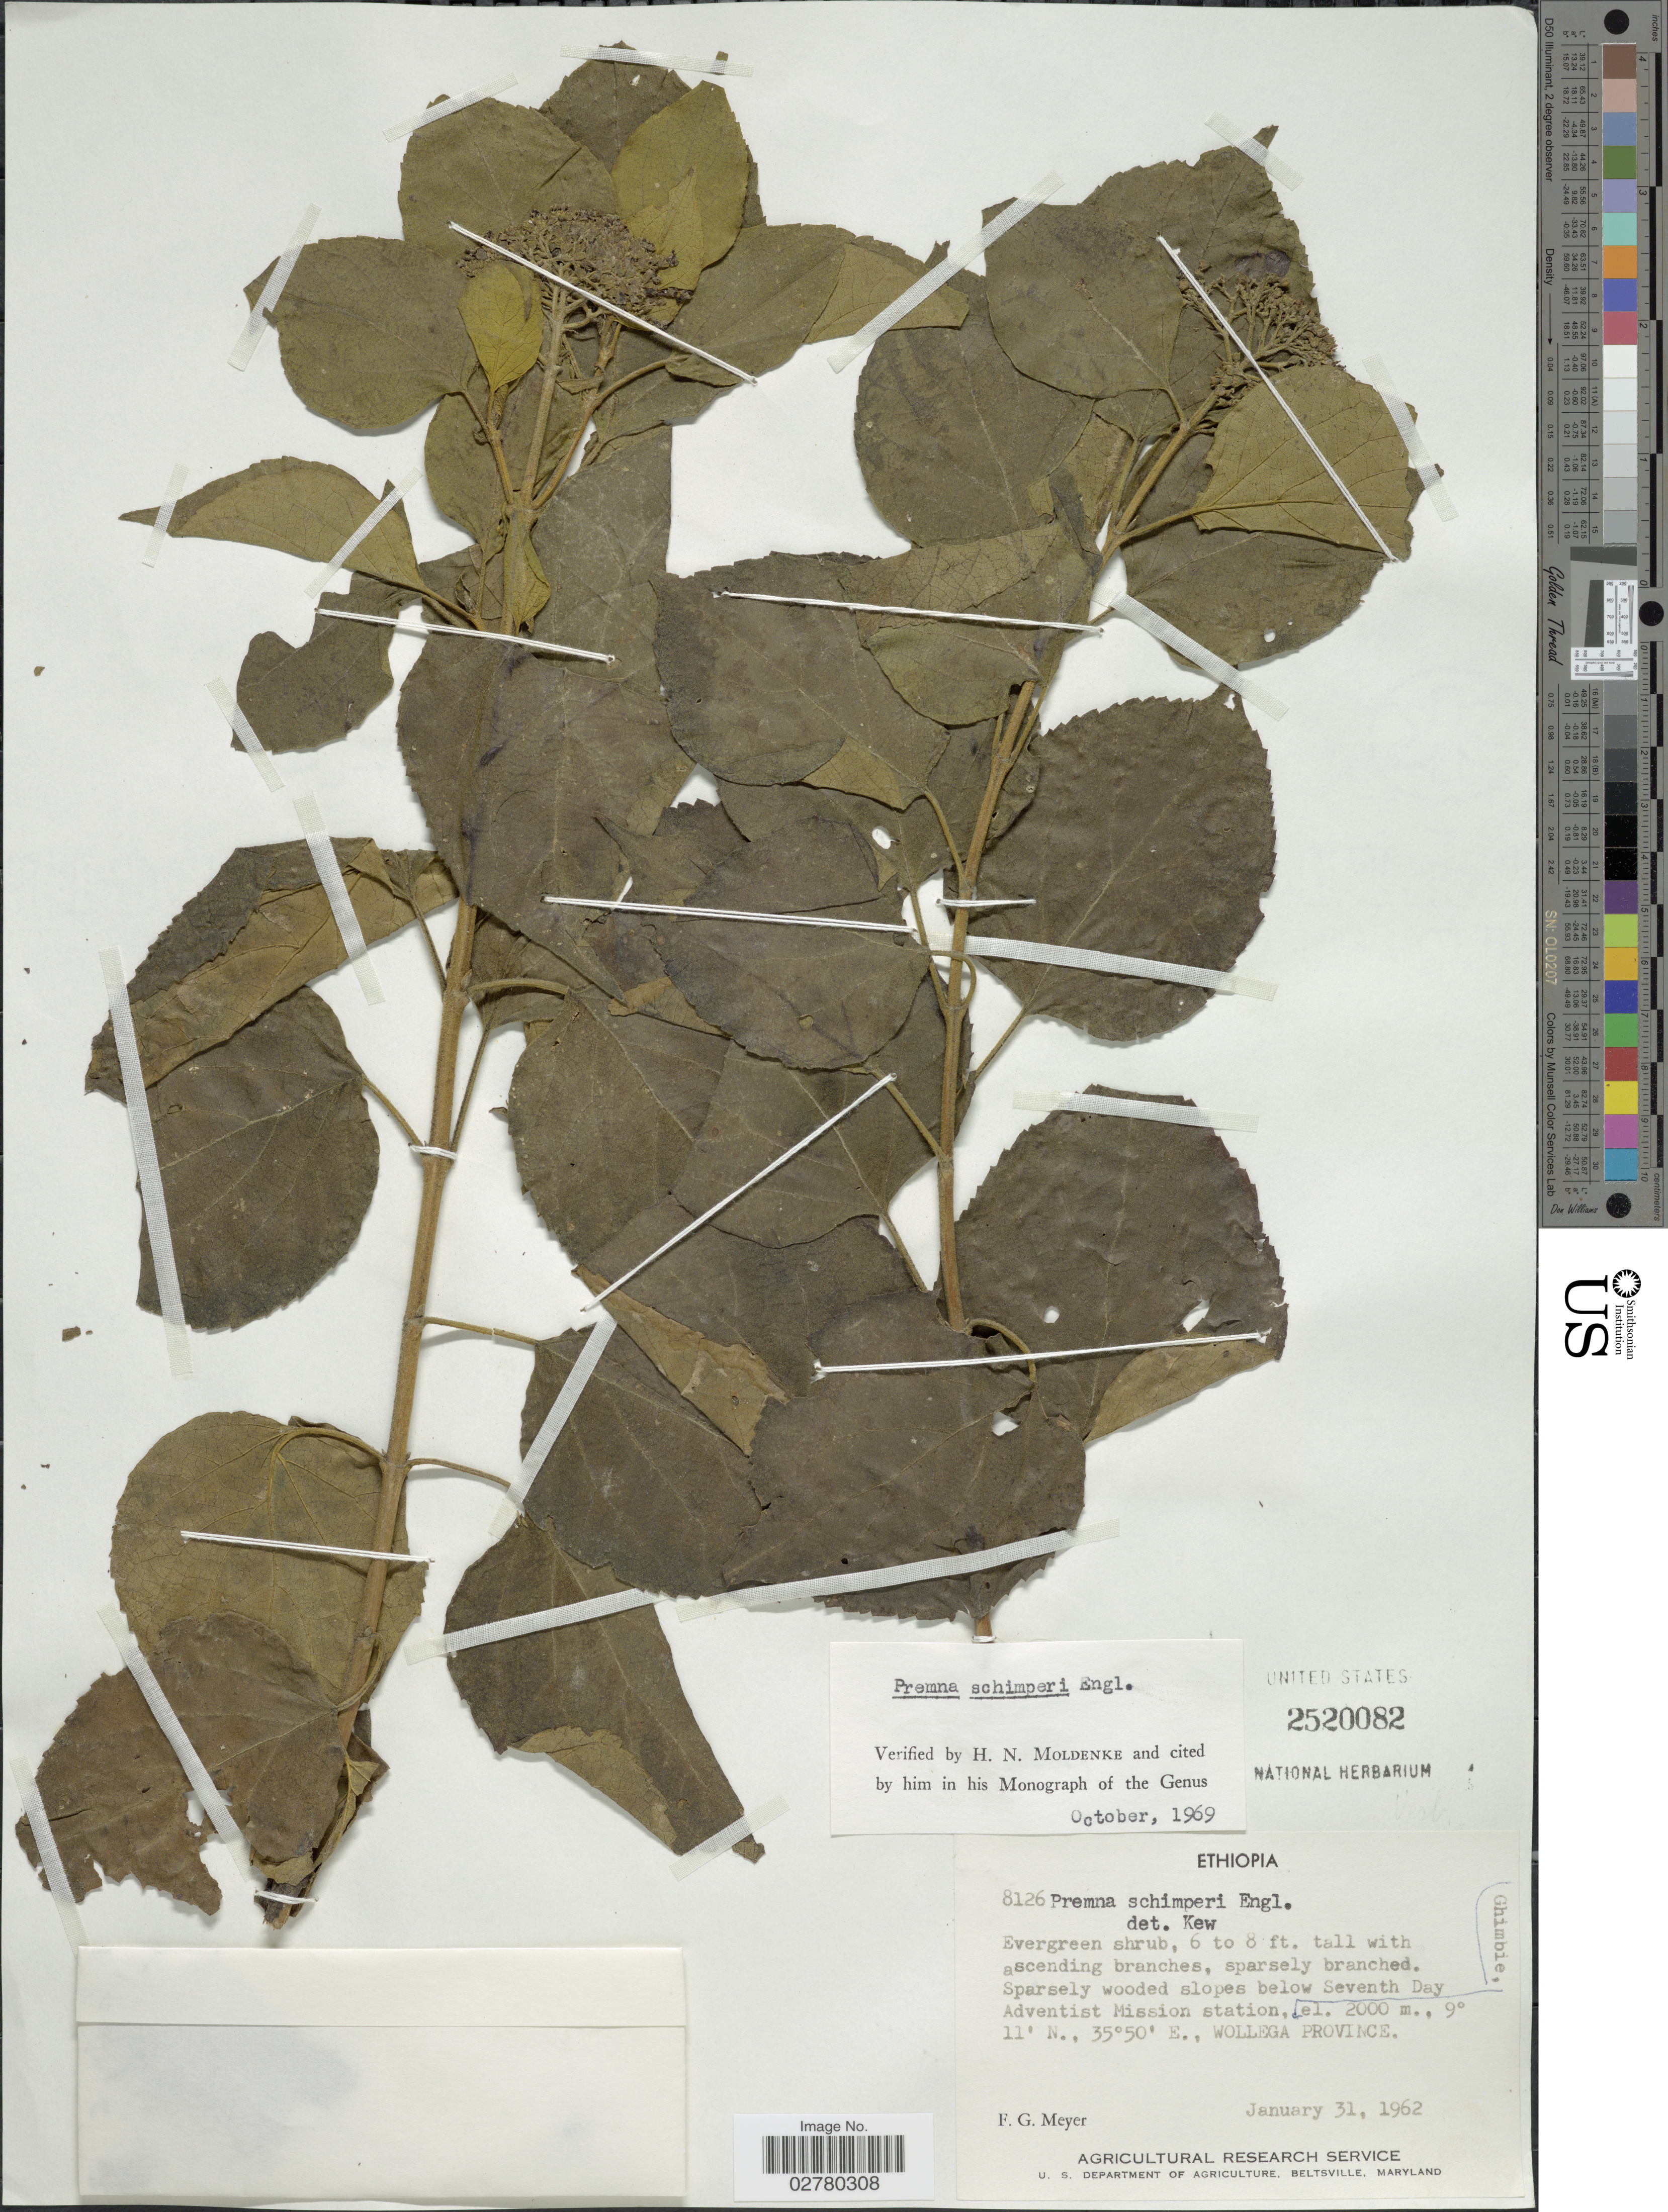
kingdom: Plantae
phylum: Tracheophyta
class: Magnoliopsida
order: Lamiales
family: Lamiaceae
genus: Premna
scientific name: Premna schimperi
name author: Engl.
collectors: F. G. Meyer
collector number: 8126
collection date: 1962-01-31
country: Ethiopia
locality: Sparsely wooded slopes below Seventh Day Adventist Mission station, Wollega Province.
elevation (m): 2000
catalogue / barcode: US 2520082